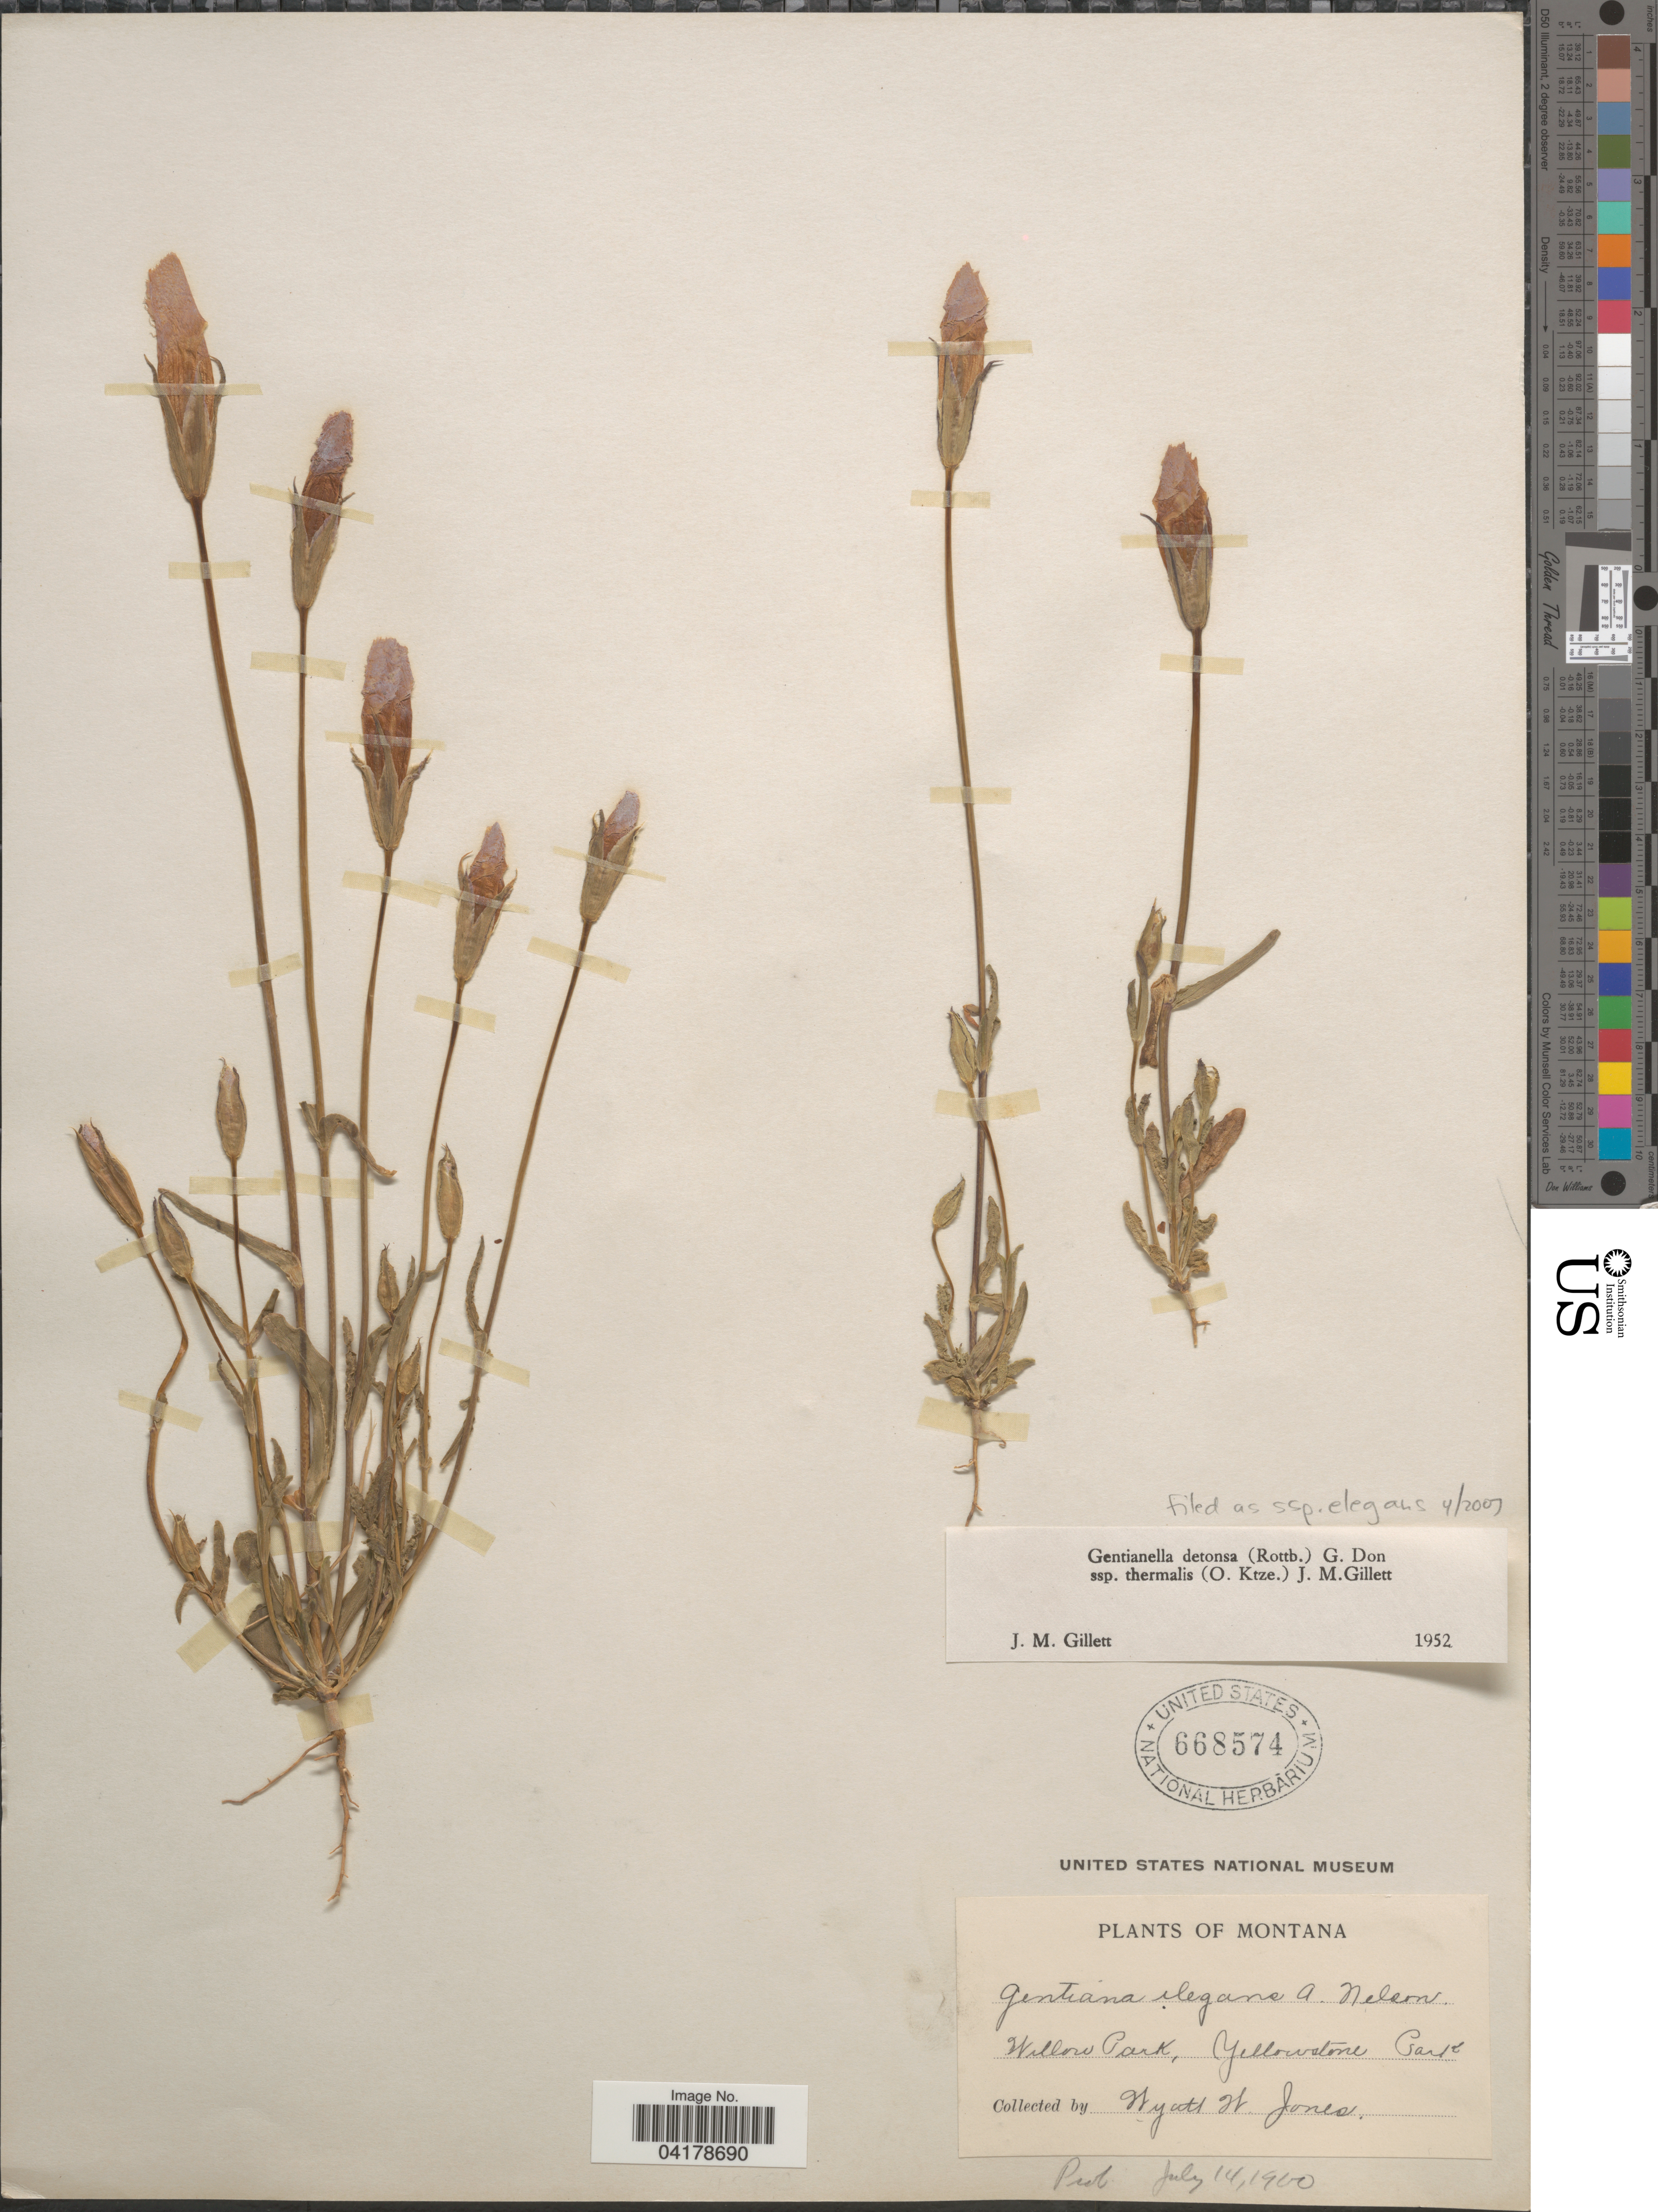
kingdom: Plantae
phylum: Tracheophyta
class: Magnoliopsida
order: Gentianales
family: Gentianaceae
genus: Gentianella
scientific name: Gentianella detonsa subsp. thermalis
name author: (Kuntze) J.M. Gillett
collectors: W. W. Jones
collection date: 1900-07-14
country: United States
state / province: Montana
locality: Willow Park, Yellowstone Park.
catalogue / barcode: US 668574